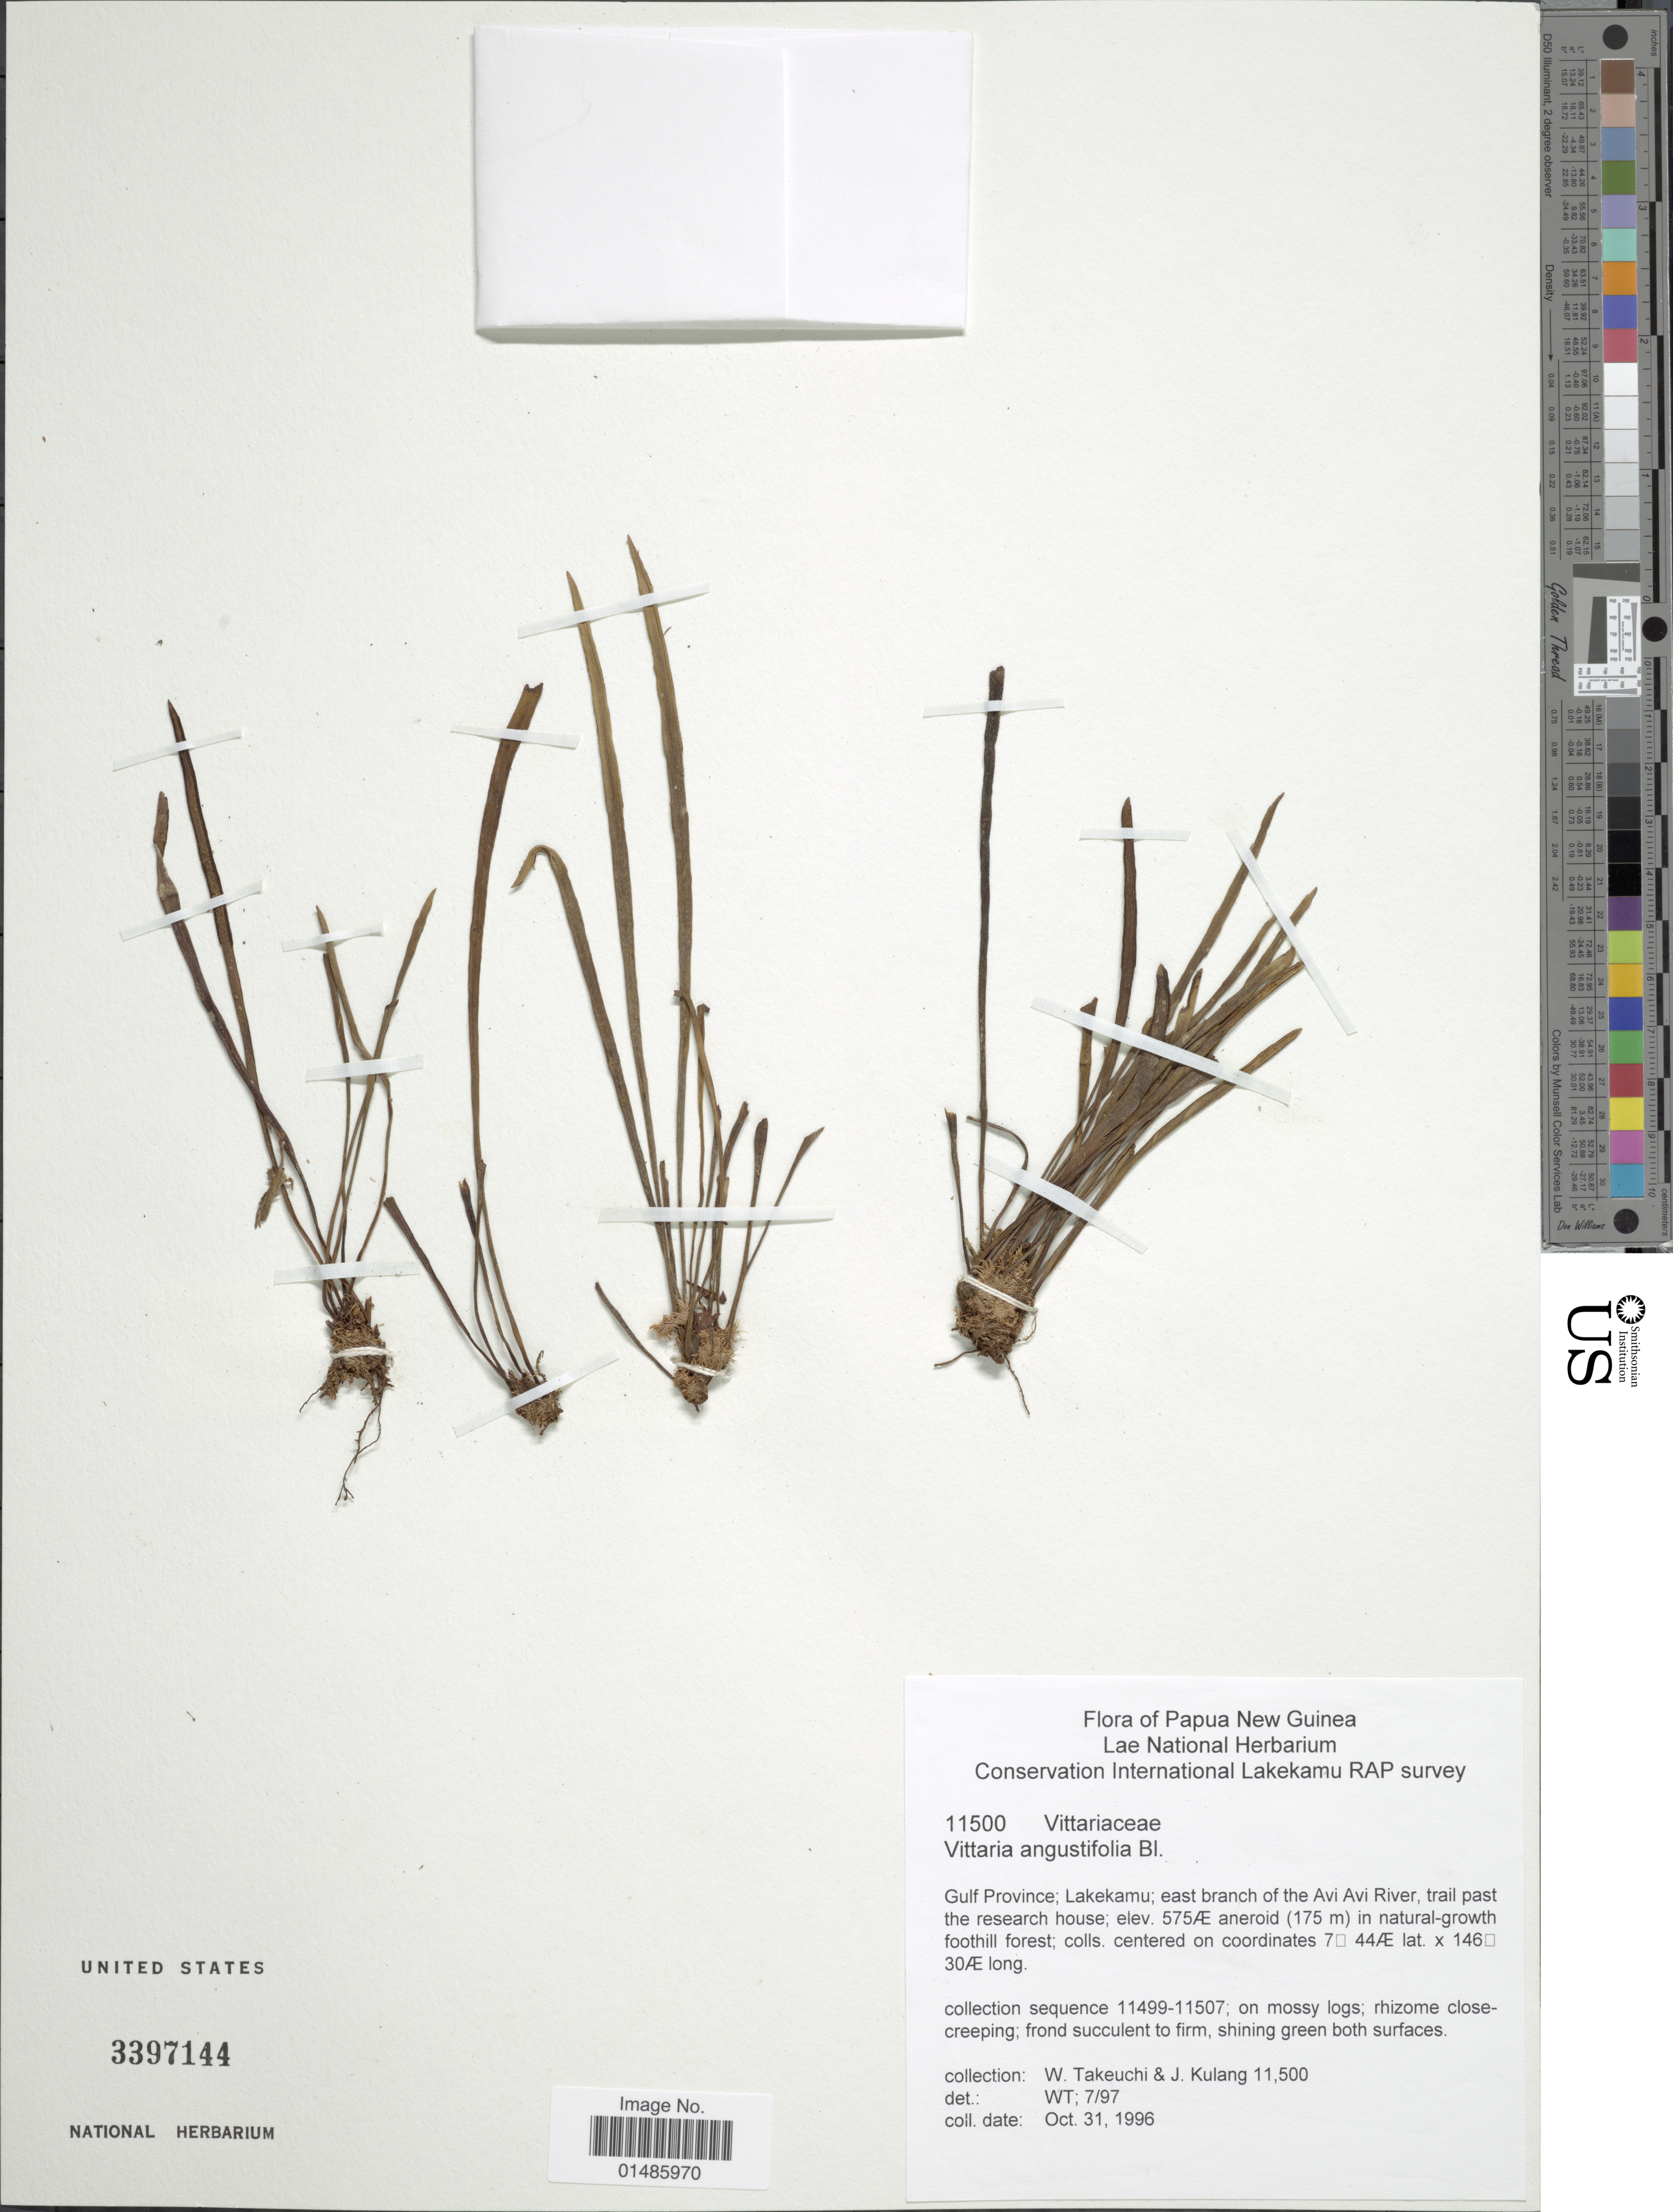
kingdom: Plantae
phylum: Tracheophyta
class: Polypodiopsida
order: Polypodiales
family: Pteridaceae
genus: Haplopteris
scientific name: Haplopteris angustifolia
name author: (Blume) E.H. Crane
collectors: W. Takeuchi & J. Kulang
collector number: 11500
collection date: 1996-10-31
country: Papua New Guinea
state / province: Gulf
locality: Lakekamu; east branch of the Avi Avi River, trail past the research house.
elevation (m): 175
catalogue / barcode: US 3397144